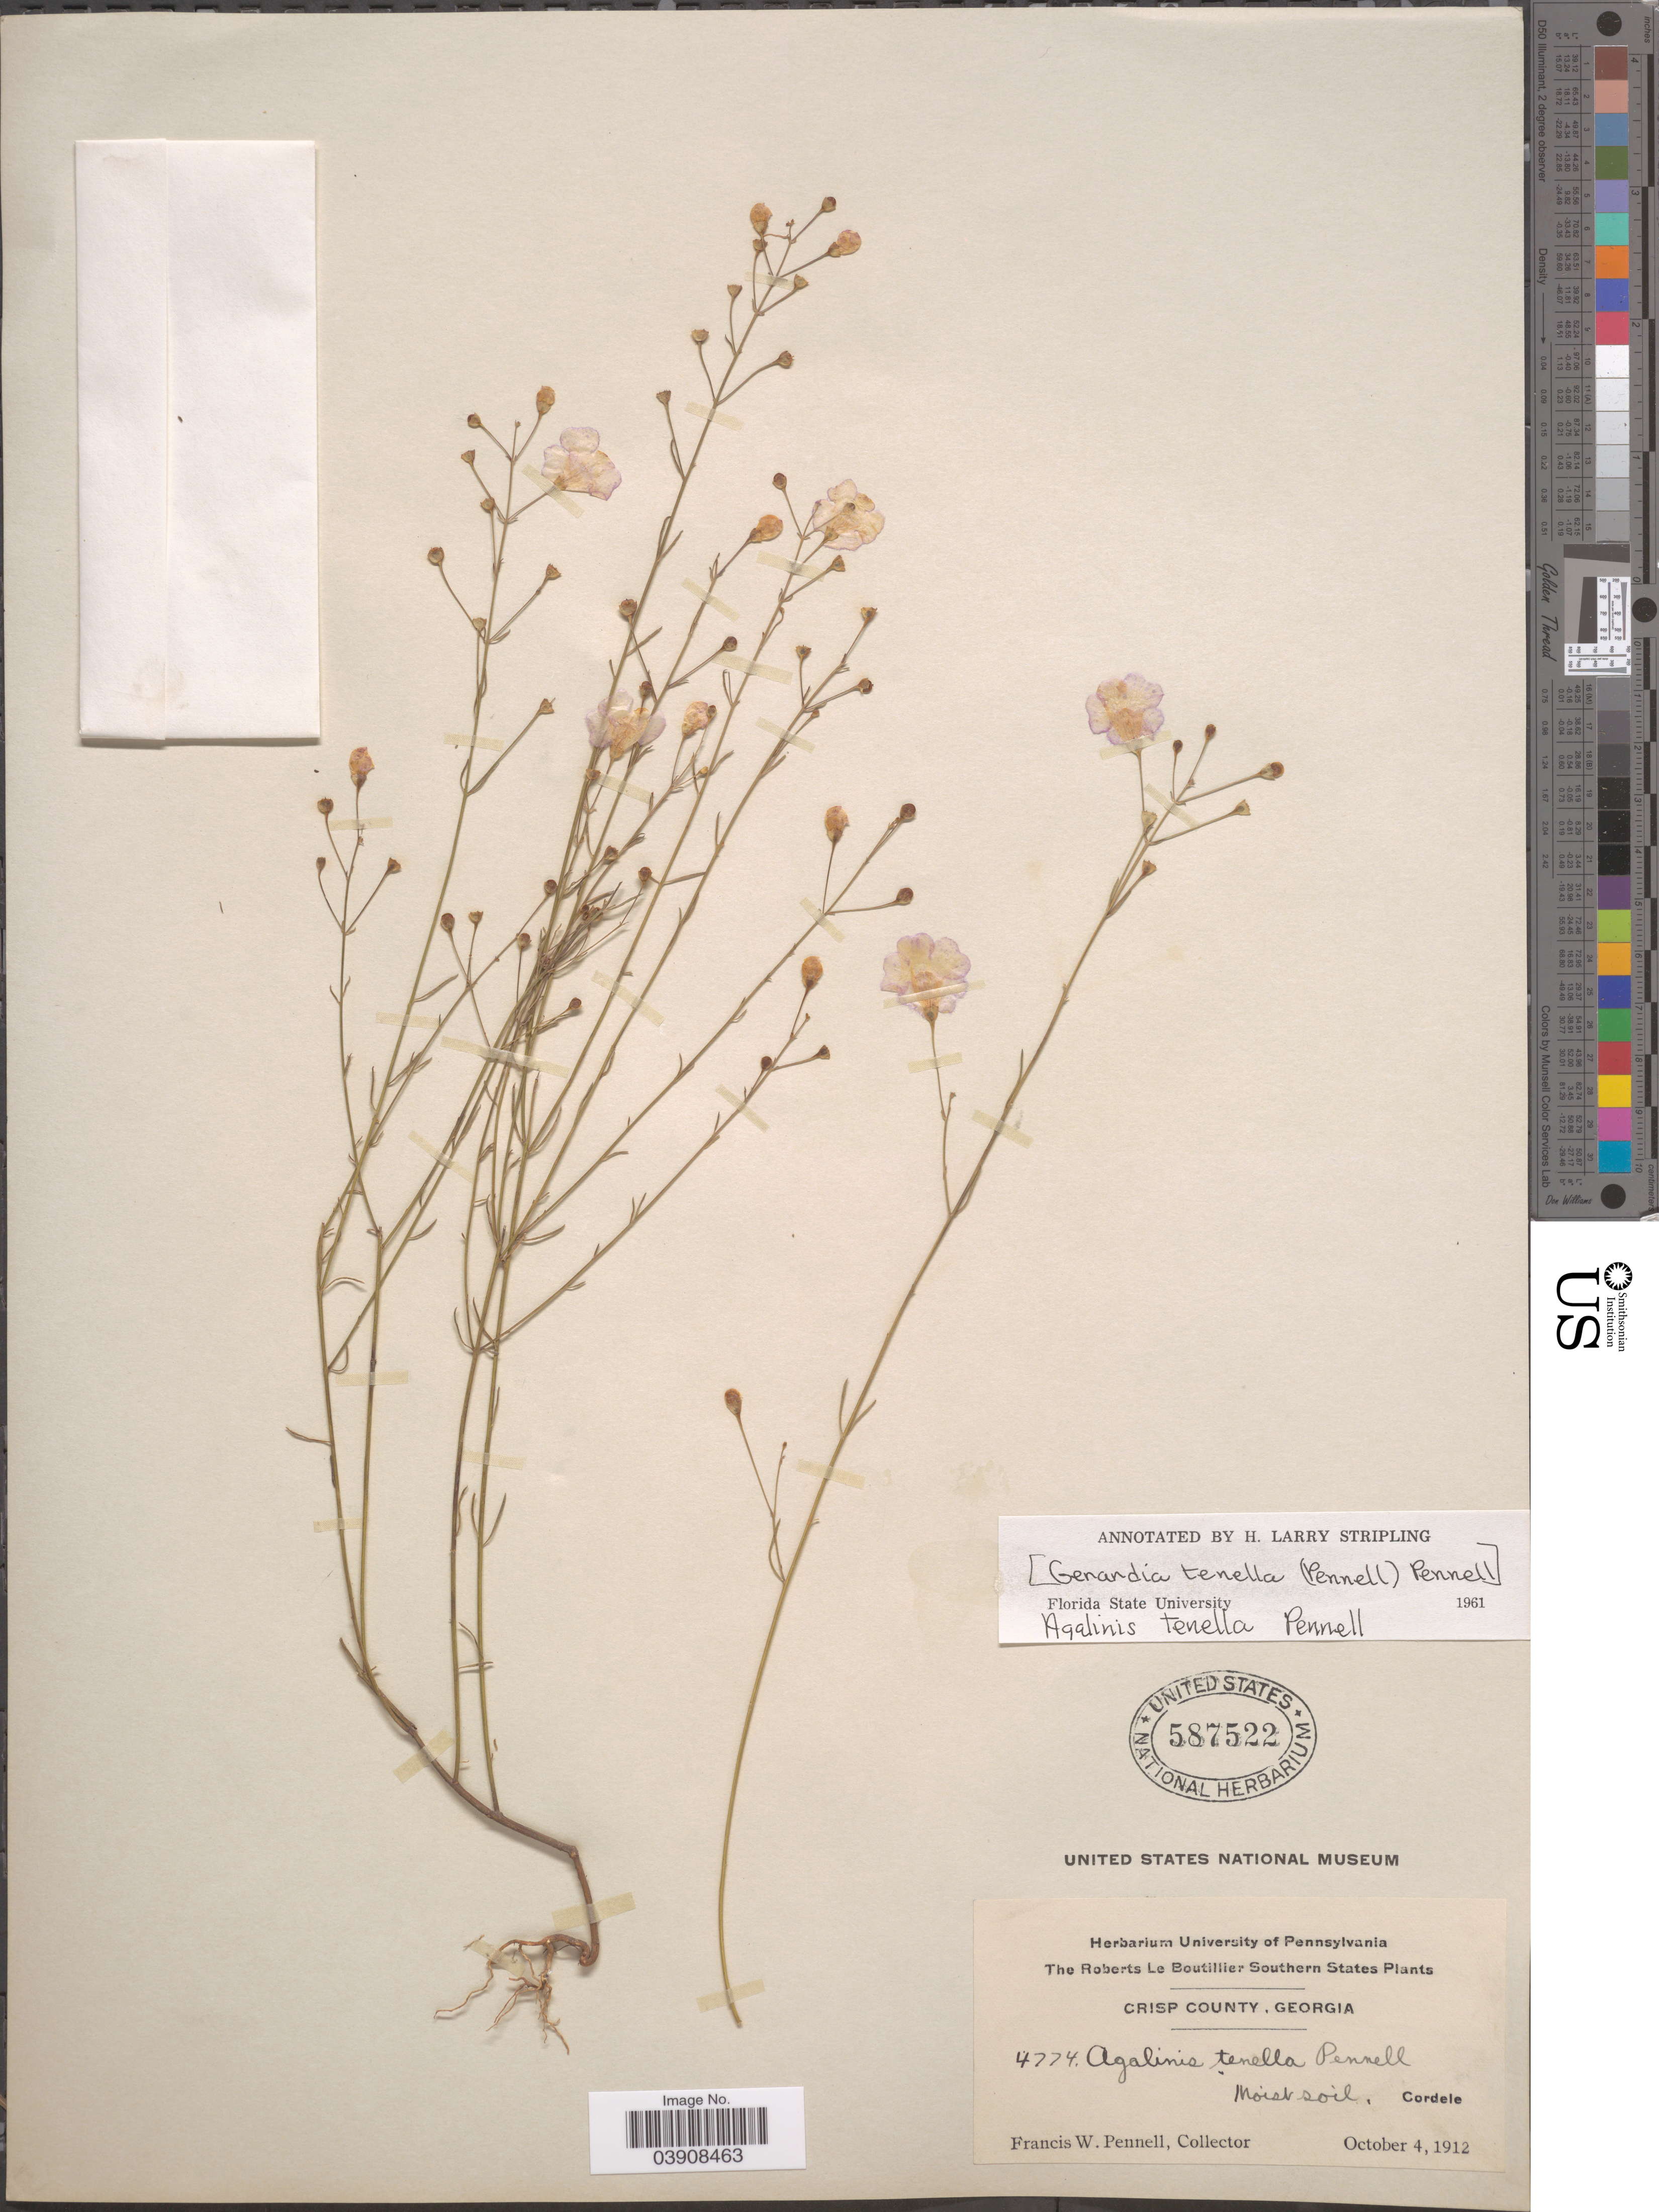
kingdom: Plantae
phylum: Tracheophyta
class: Magnoliopsida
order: Lamiales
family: Orobanchaceae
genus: Agalinis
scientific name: Agalinis tenella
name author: Pennell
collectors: F. W. Pennell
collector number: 4774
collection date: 1912-10-04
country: United States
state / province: Georgia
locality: Southern States. Crisp County. Cordele.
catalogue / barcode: US 587522